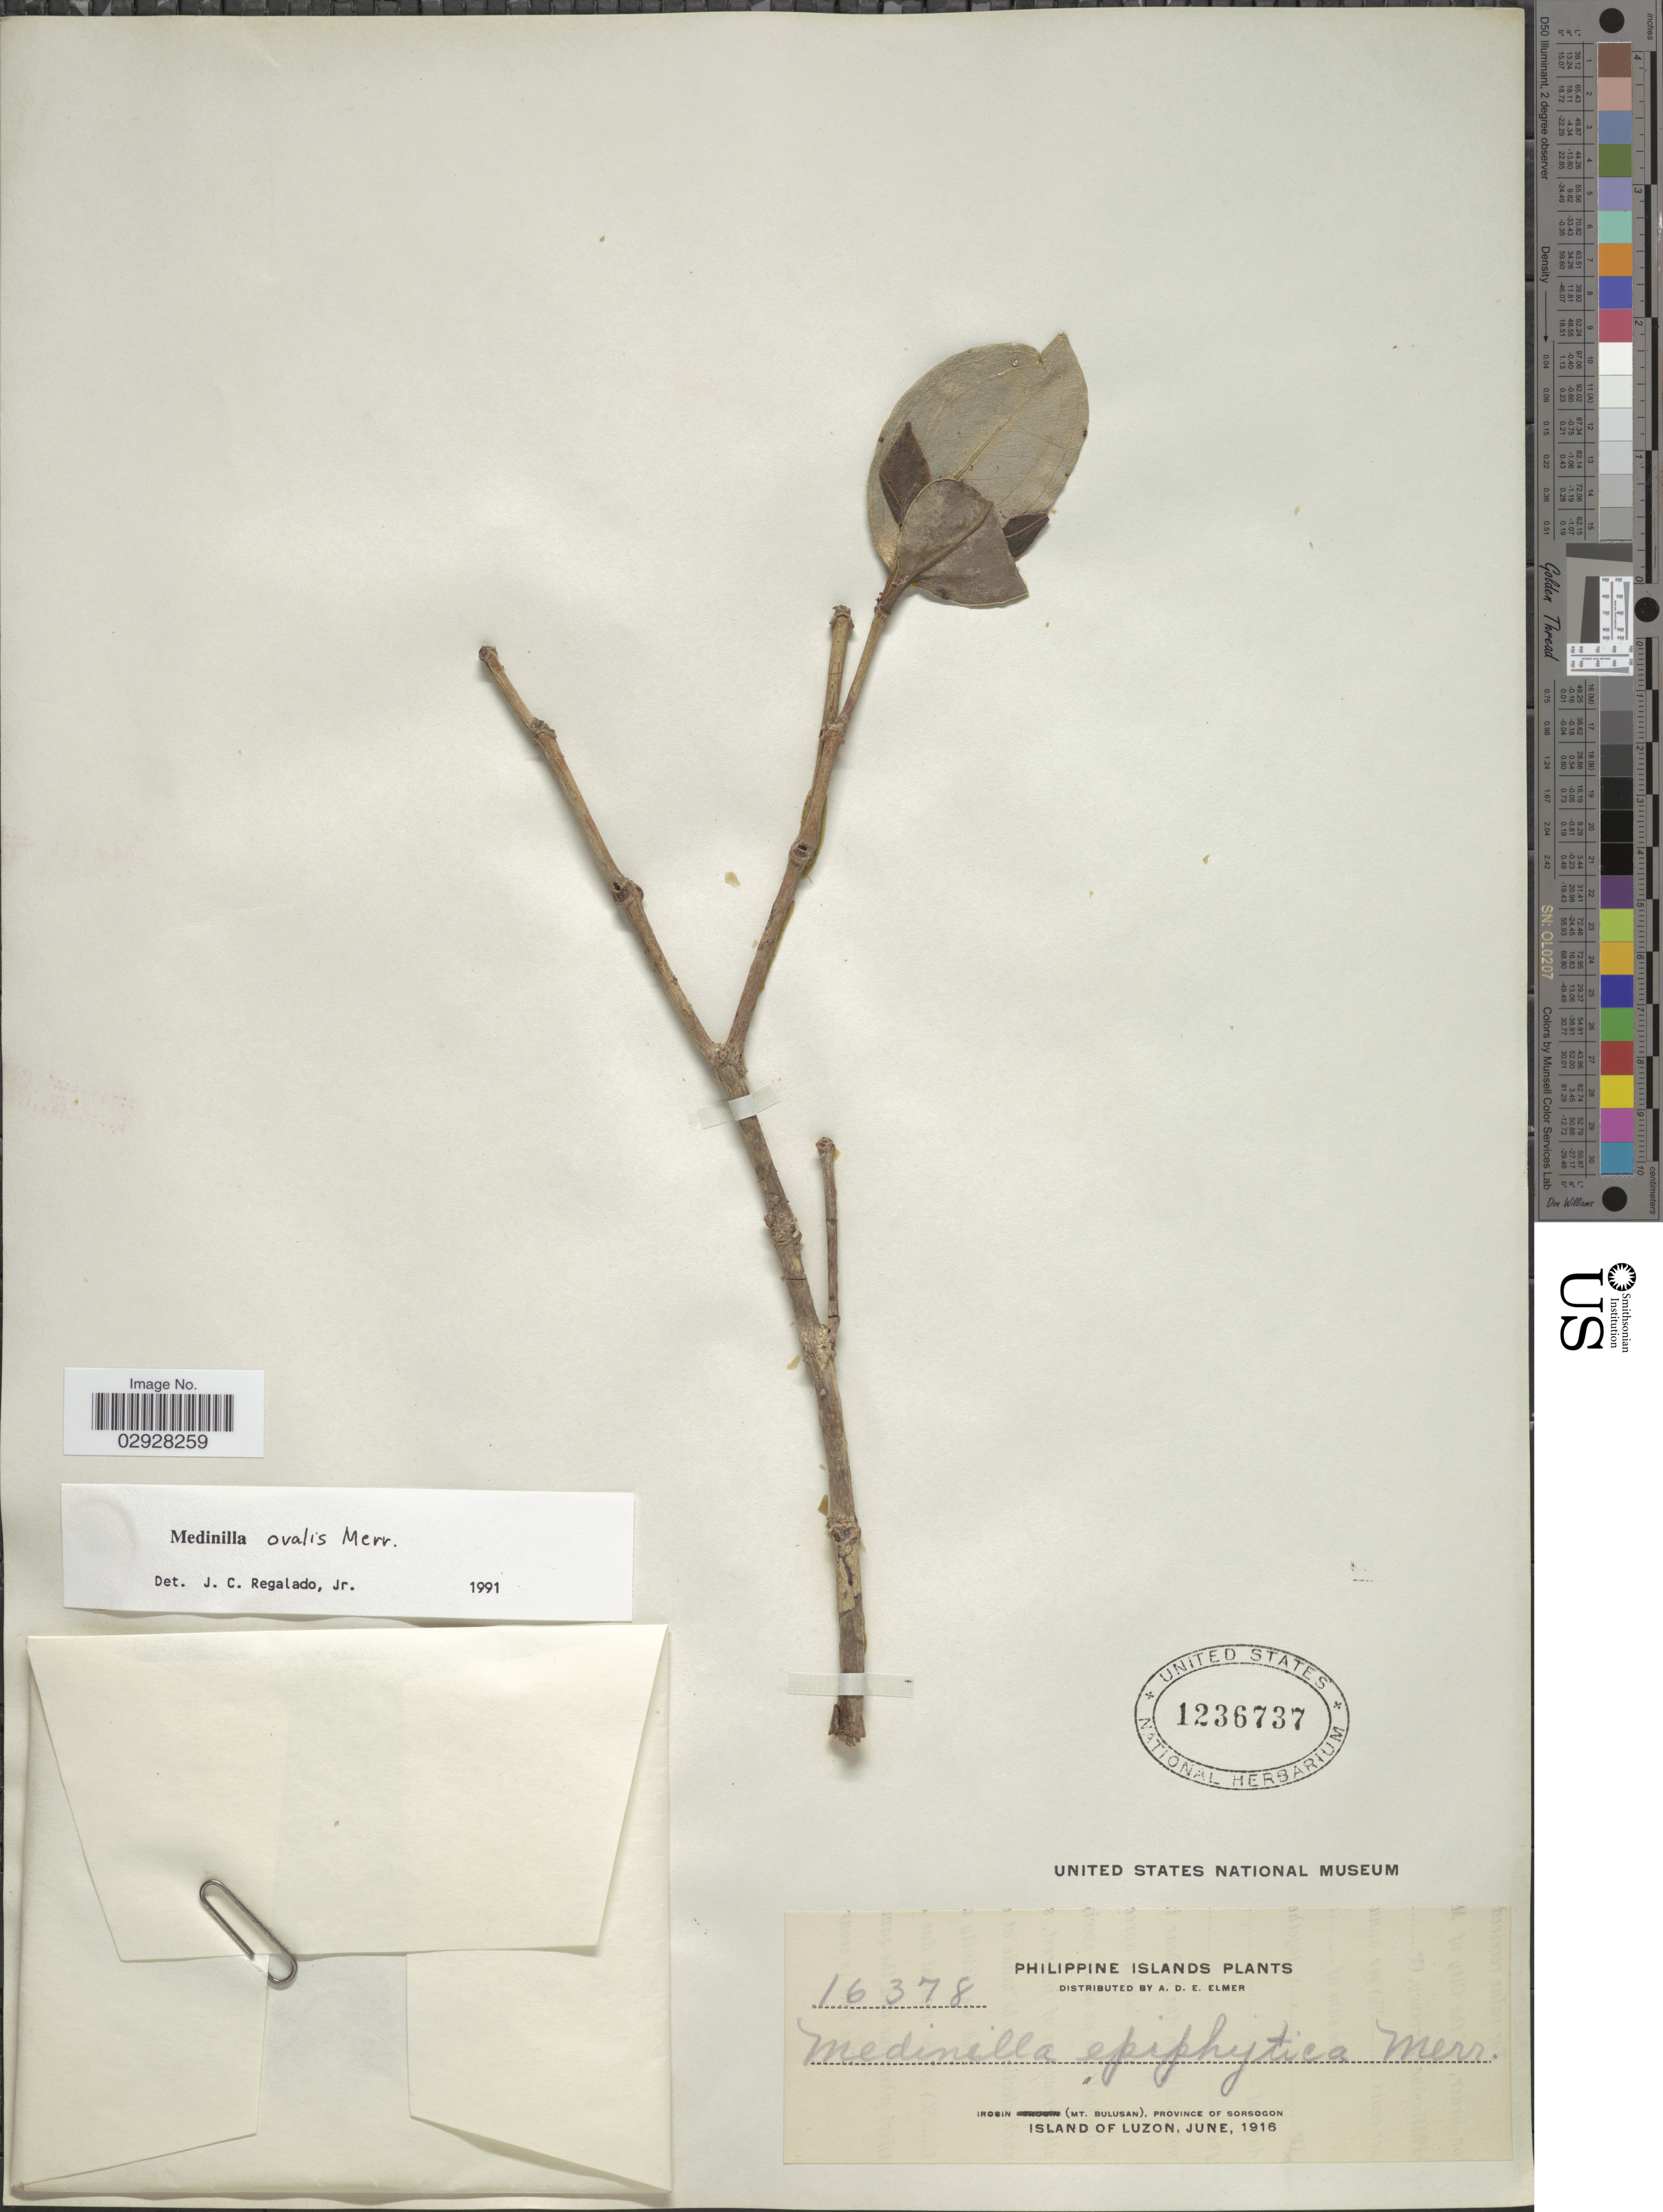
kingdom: Plantae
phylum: Tracheophyta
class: Magnoliopsida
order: Myrtales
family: Melastomataceae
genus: Medinilla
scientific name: Medinilla ovalis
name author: Merr.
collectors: A. D. E. Elmer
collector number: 16378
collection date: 1916-06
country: Philippines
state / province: Bicol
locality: Philippine Islands. Irosin (Mt. Bulusan), province of Sorsogon. Island of Luzon.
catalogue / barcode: US 1236737